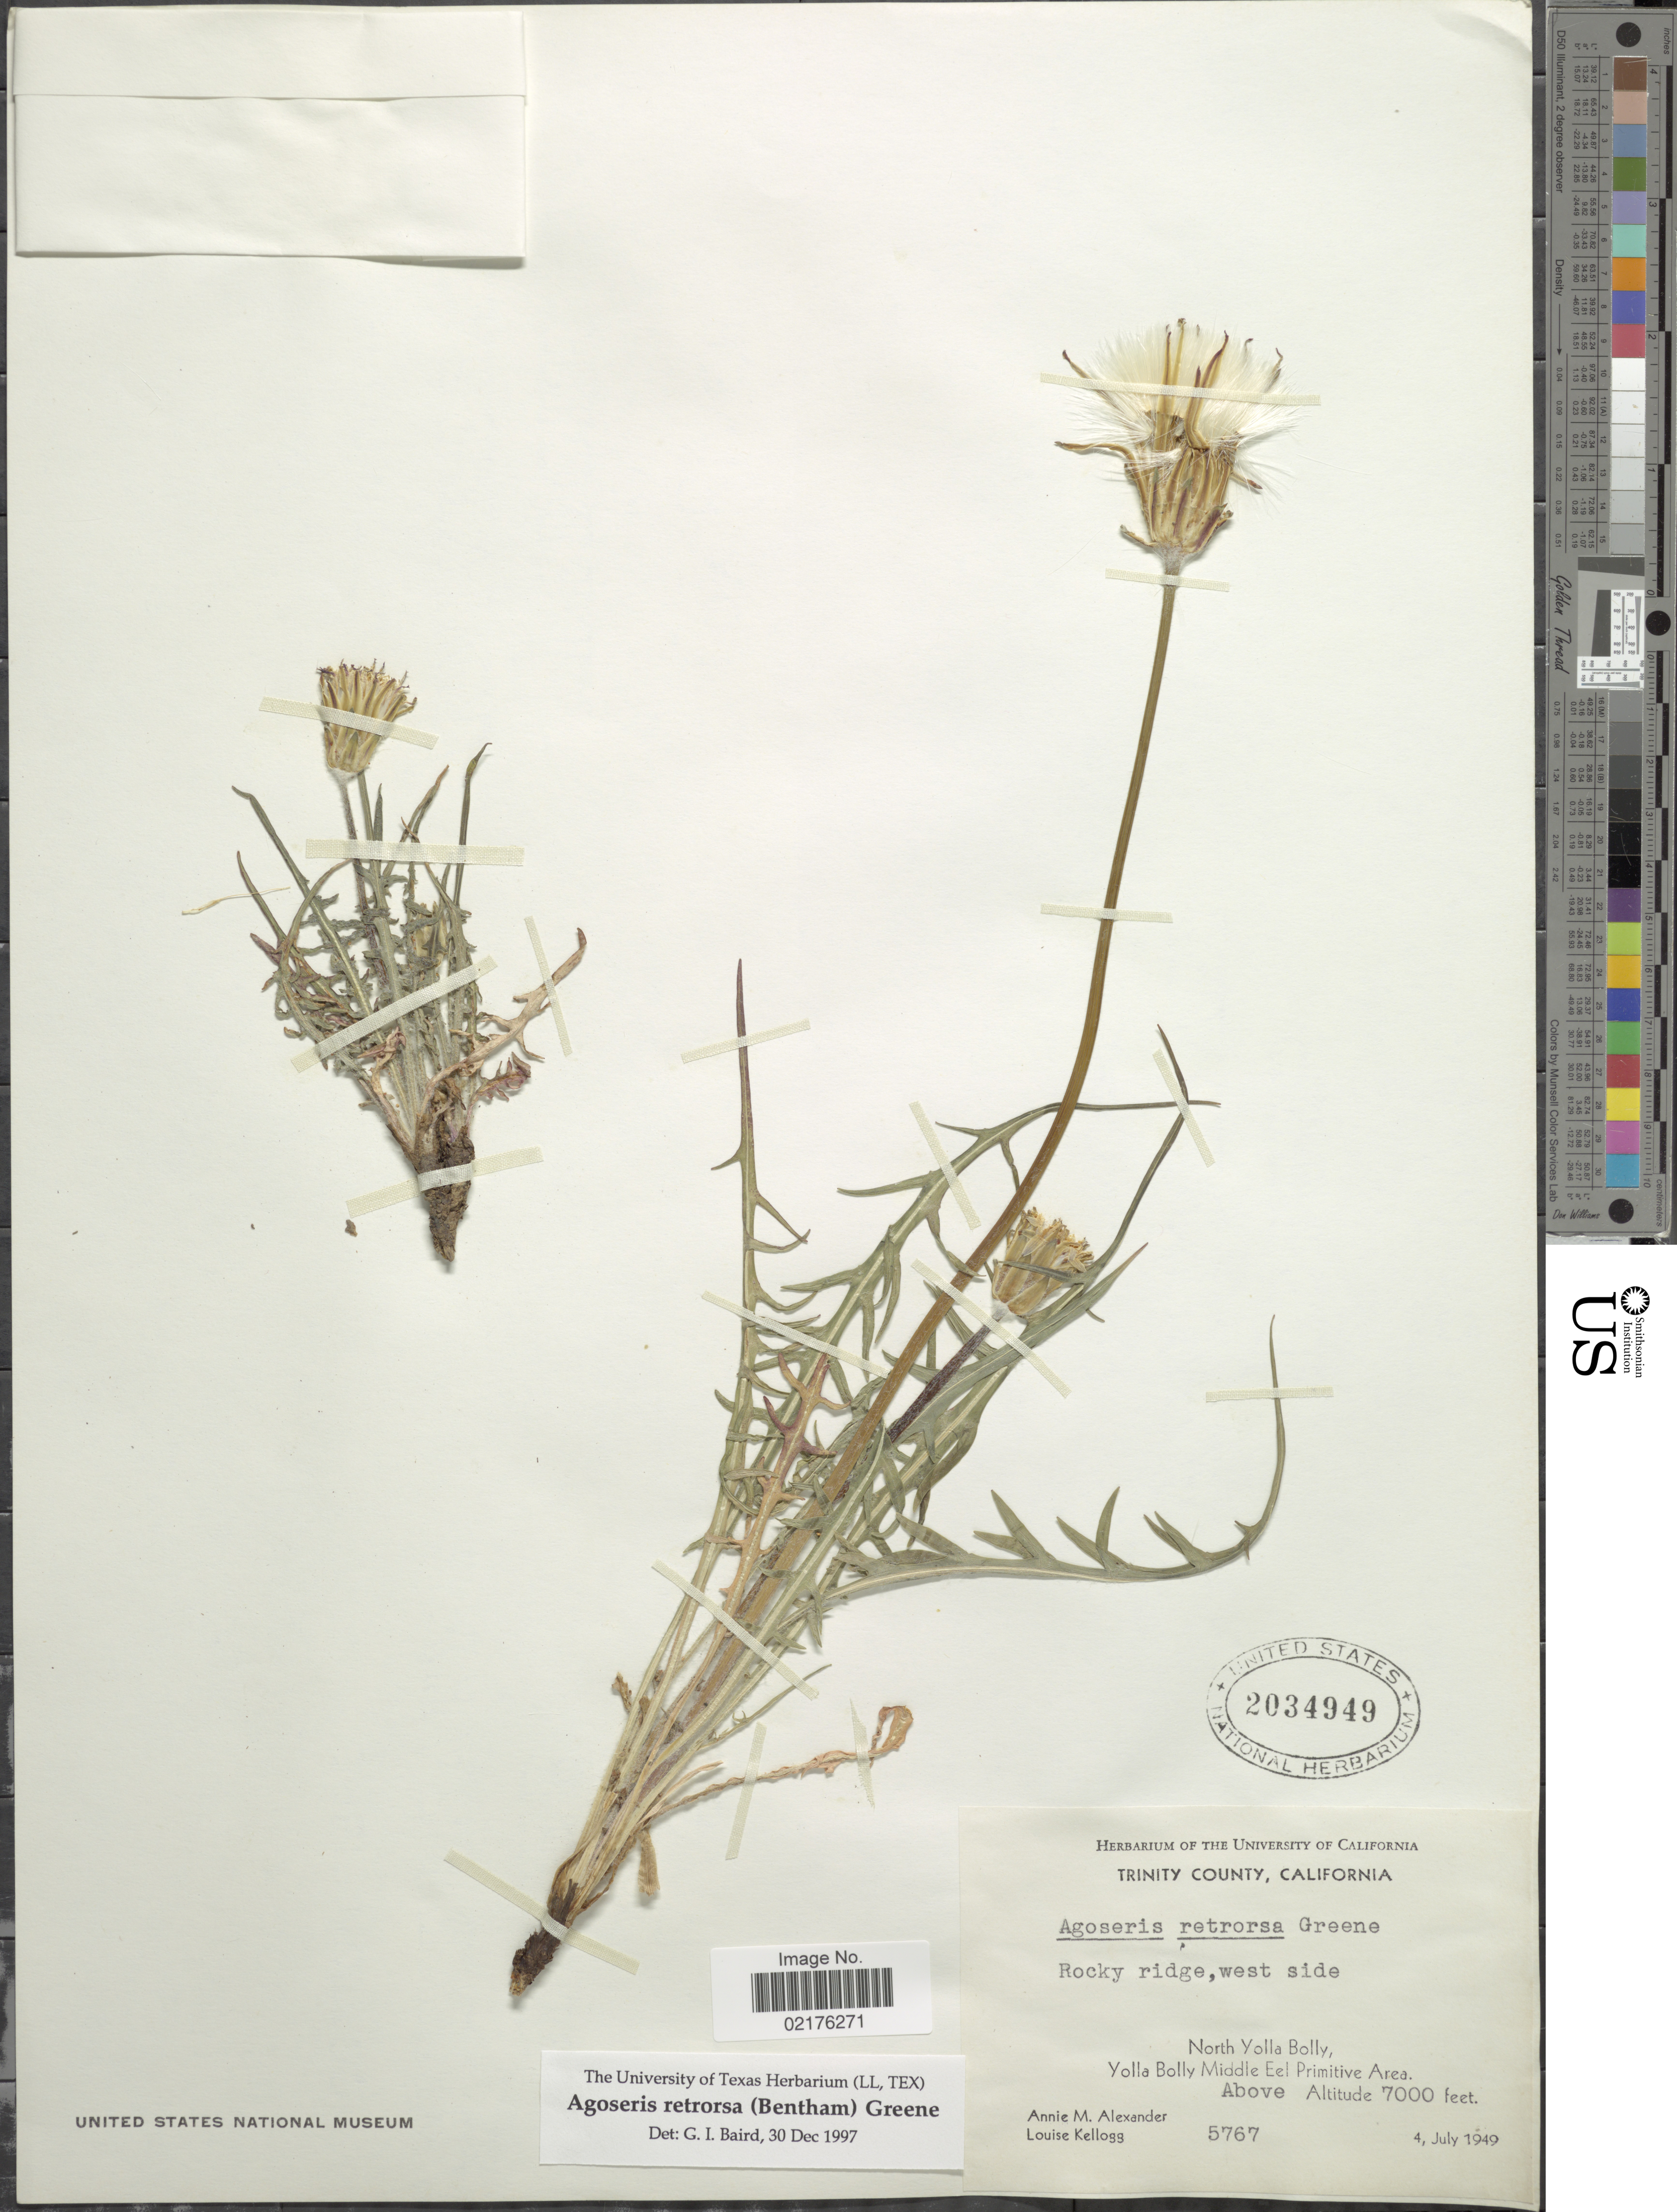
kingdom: Plantae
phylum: Tracheophyta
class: Magnoliopsida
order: Asterales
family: Asteraceae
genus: Agoseris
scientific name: Agoseris retrorsa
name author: (Benth.) Greene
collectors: A. M. Alexander & L. Kellogg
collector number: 5767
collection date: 1949-07-04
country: United States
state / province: California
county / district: Trinity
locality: Trinity County, California, North Yolla Bolly, Yolla Bolly Middle Eel Primitive Area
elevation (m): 2134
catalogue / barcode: US 2034949